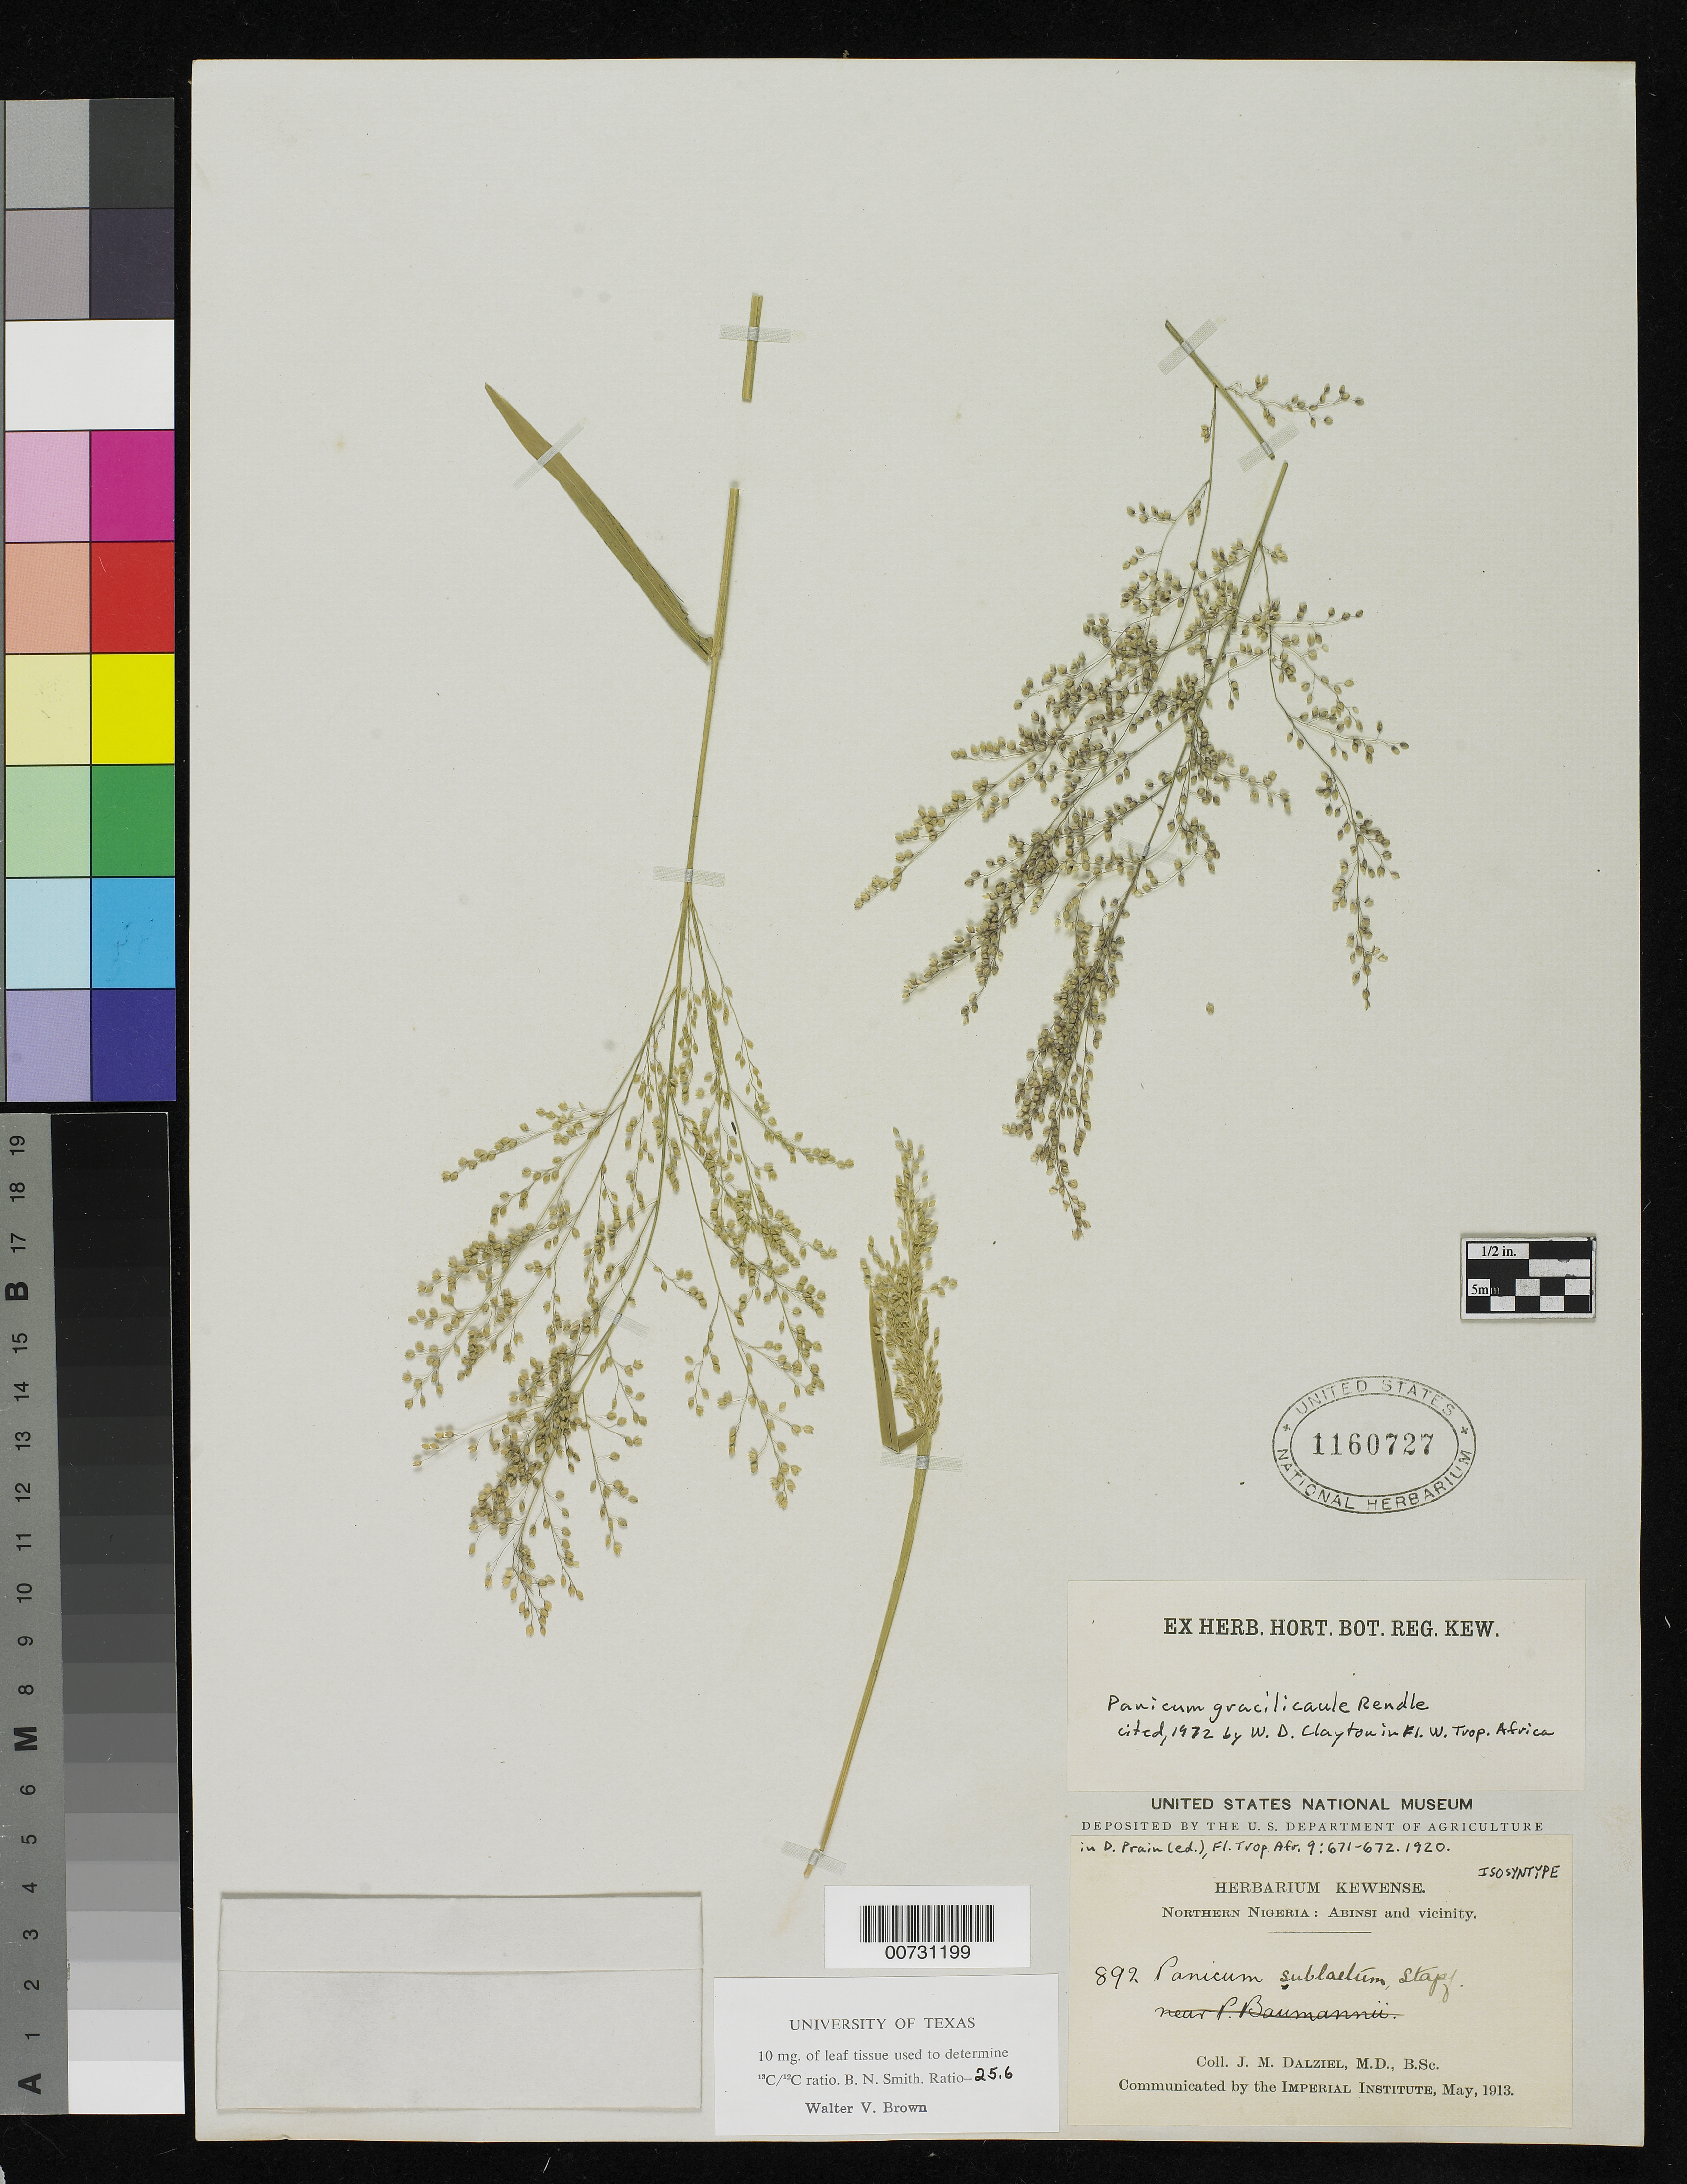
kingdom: Plantae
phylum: Tracheophyta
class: Liliopsida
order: Poales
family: Poaceae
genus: Panicum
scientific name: Panicum sublaetum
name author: Stapf in Prain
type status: Isosyntype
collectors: J. Dalziel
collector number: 892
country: Nigeria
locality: Northern Nigeria: Abinsi and vicinity.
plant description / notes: Cited 1972 by W.D. Clayton in Fl. W. Trop. Africa; "Communicated by the Imperial Institute, May, 1913."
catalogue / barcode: US 1160727